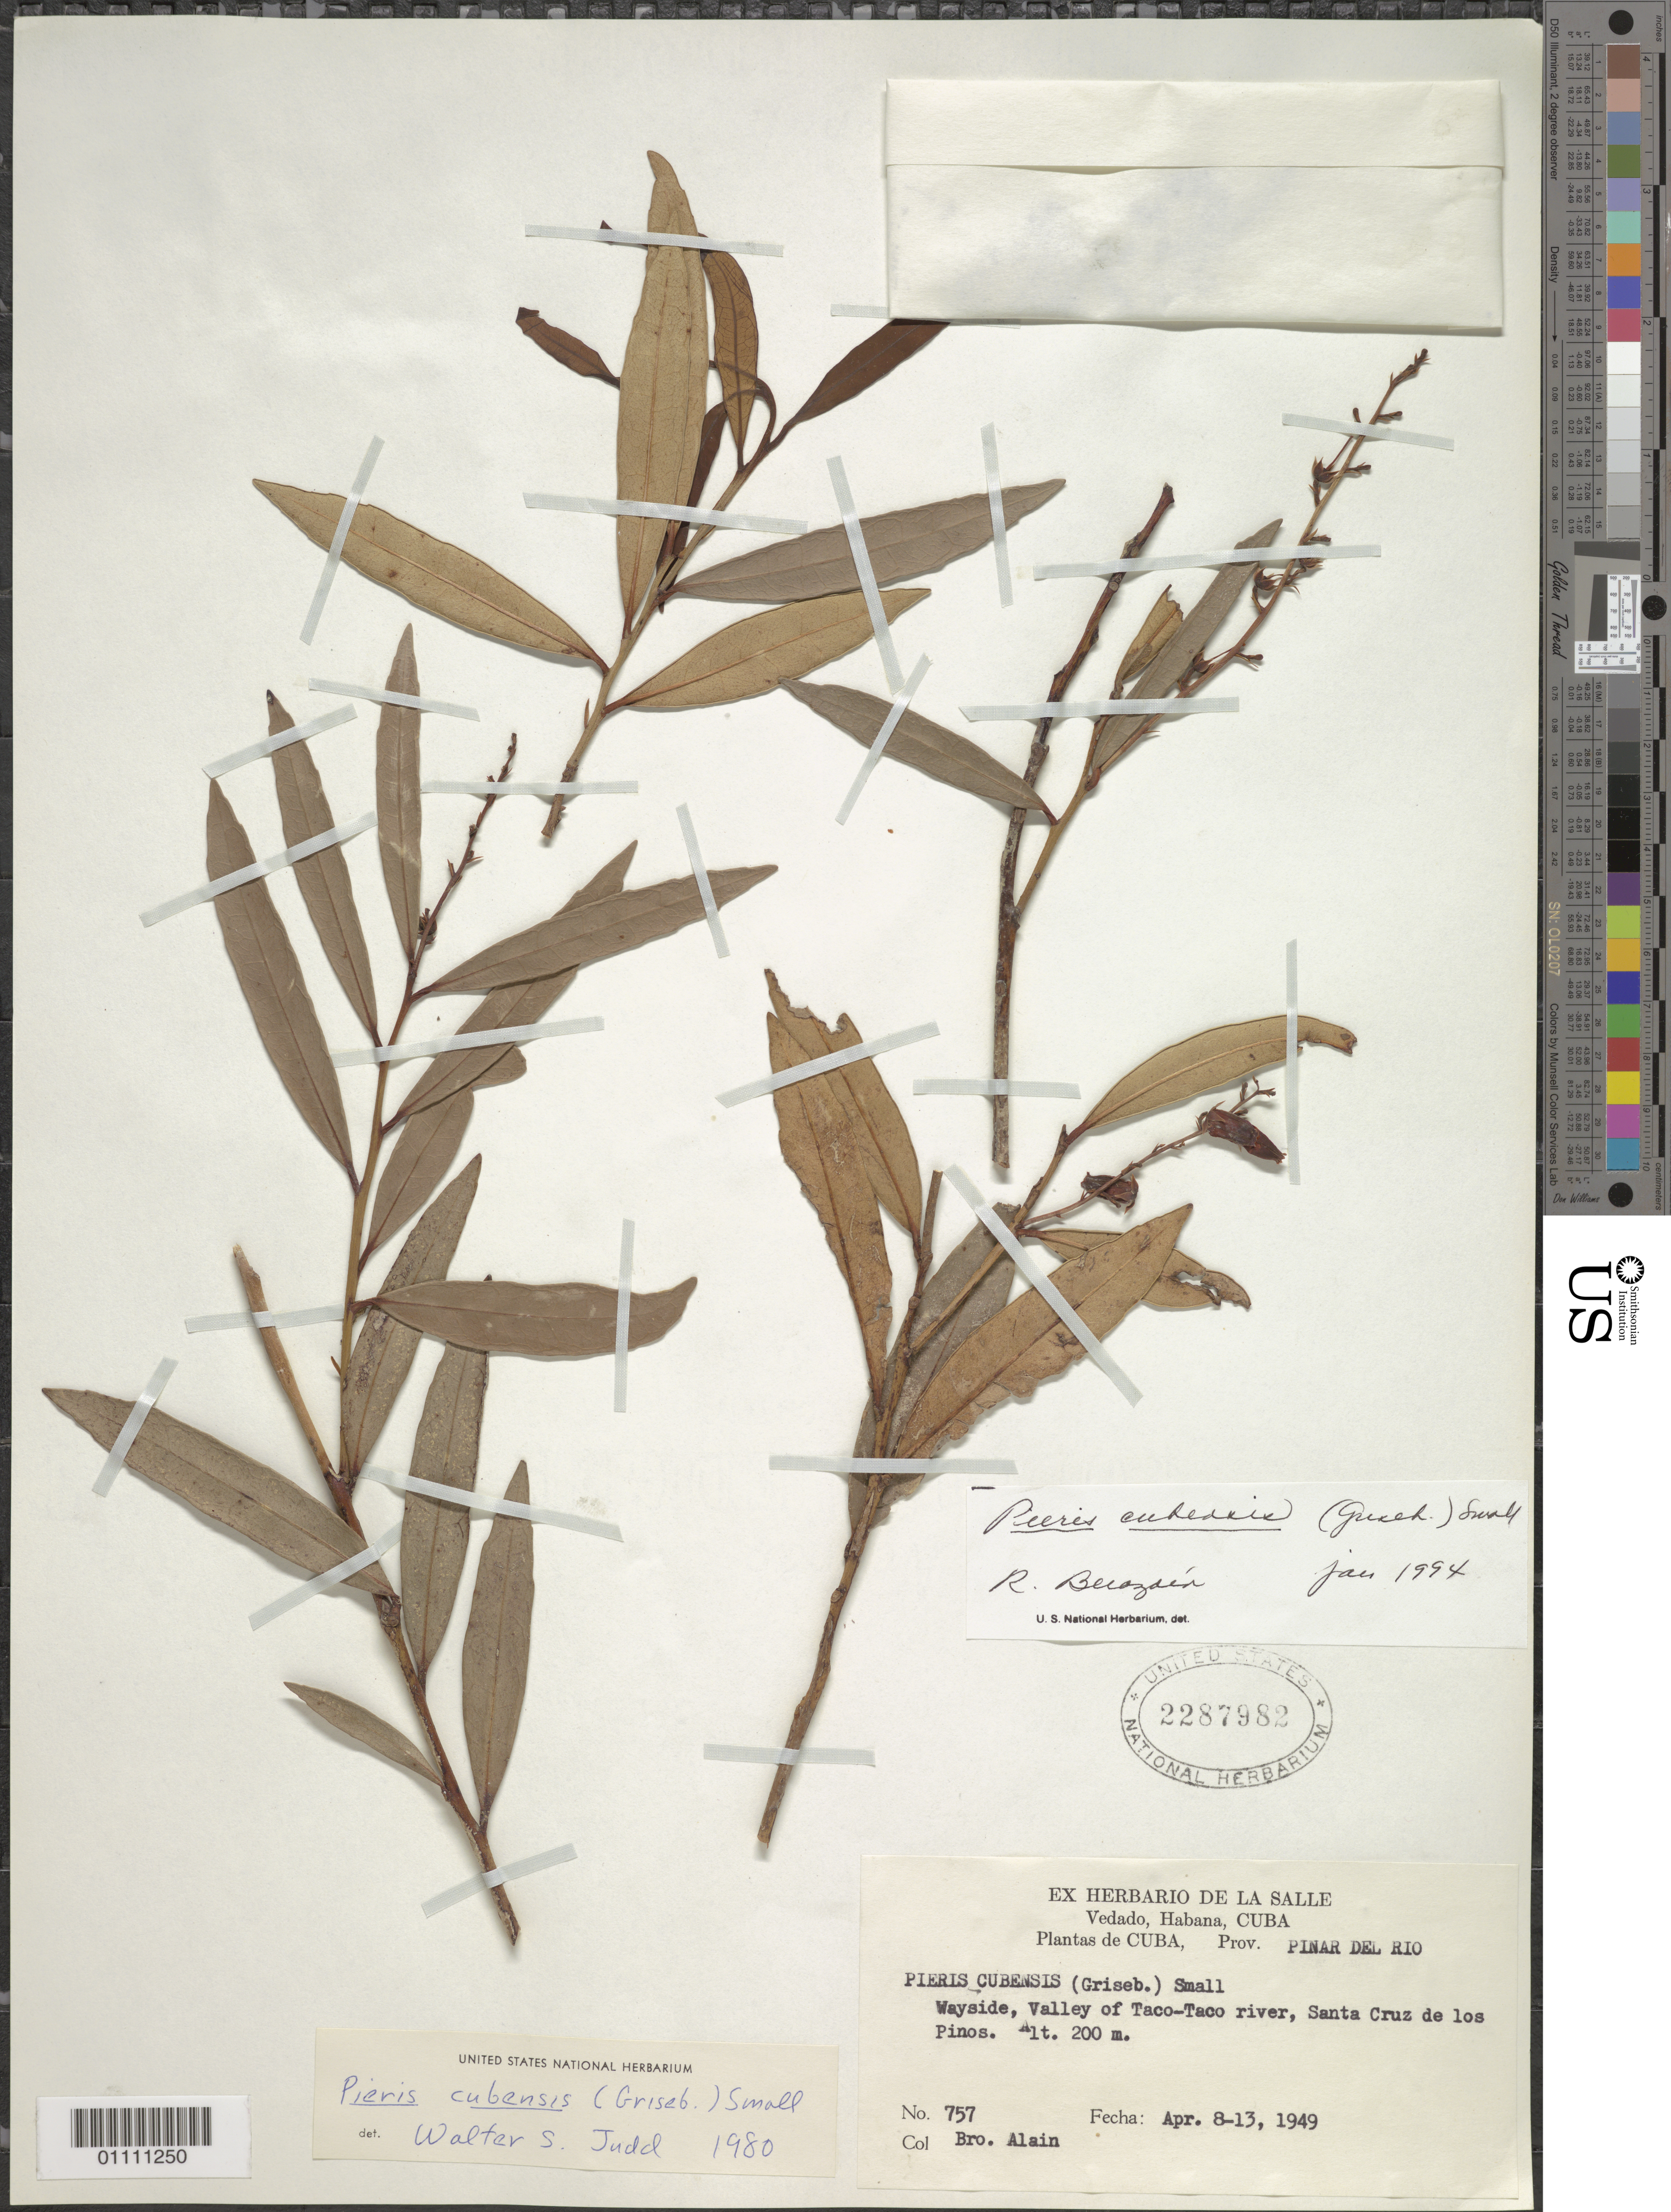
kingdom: Plantae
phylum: Tracheophyta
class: Magnoliopsida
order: Ericales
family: Ericaceae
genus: Pieris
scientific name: Pieris cubensis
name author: (Griseb.) Small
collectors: A. H. Liogier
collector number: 757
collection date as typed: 08 Apr 1949 to 13 Apr 1949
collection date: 1949-04-08/1949-04-13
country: Cuba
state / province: Pinar del Rio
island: Cuba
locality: Wayside, valley of Taco-Taco river, Santa Cruz de los Pinos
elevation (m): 200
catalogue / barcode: US 2287982